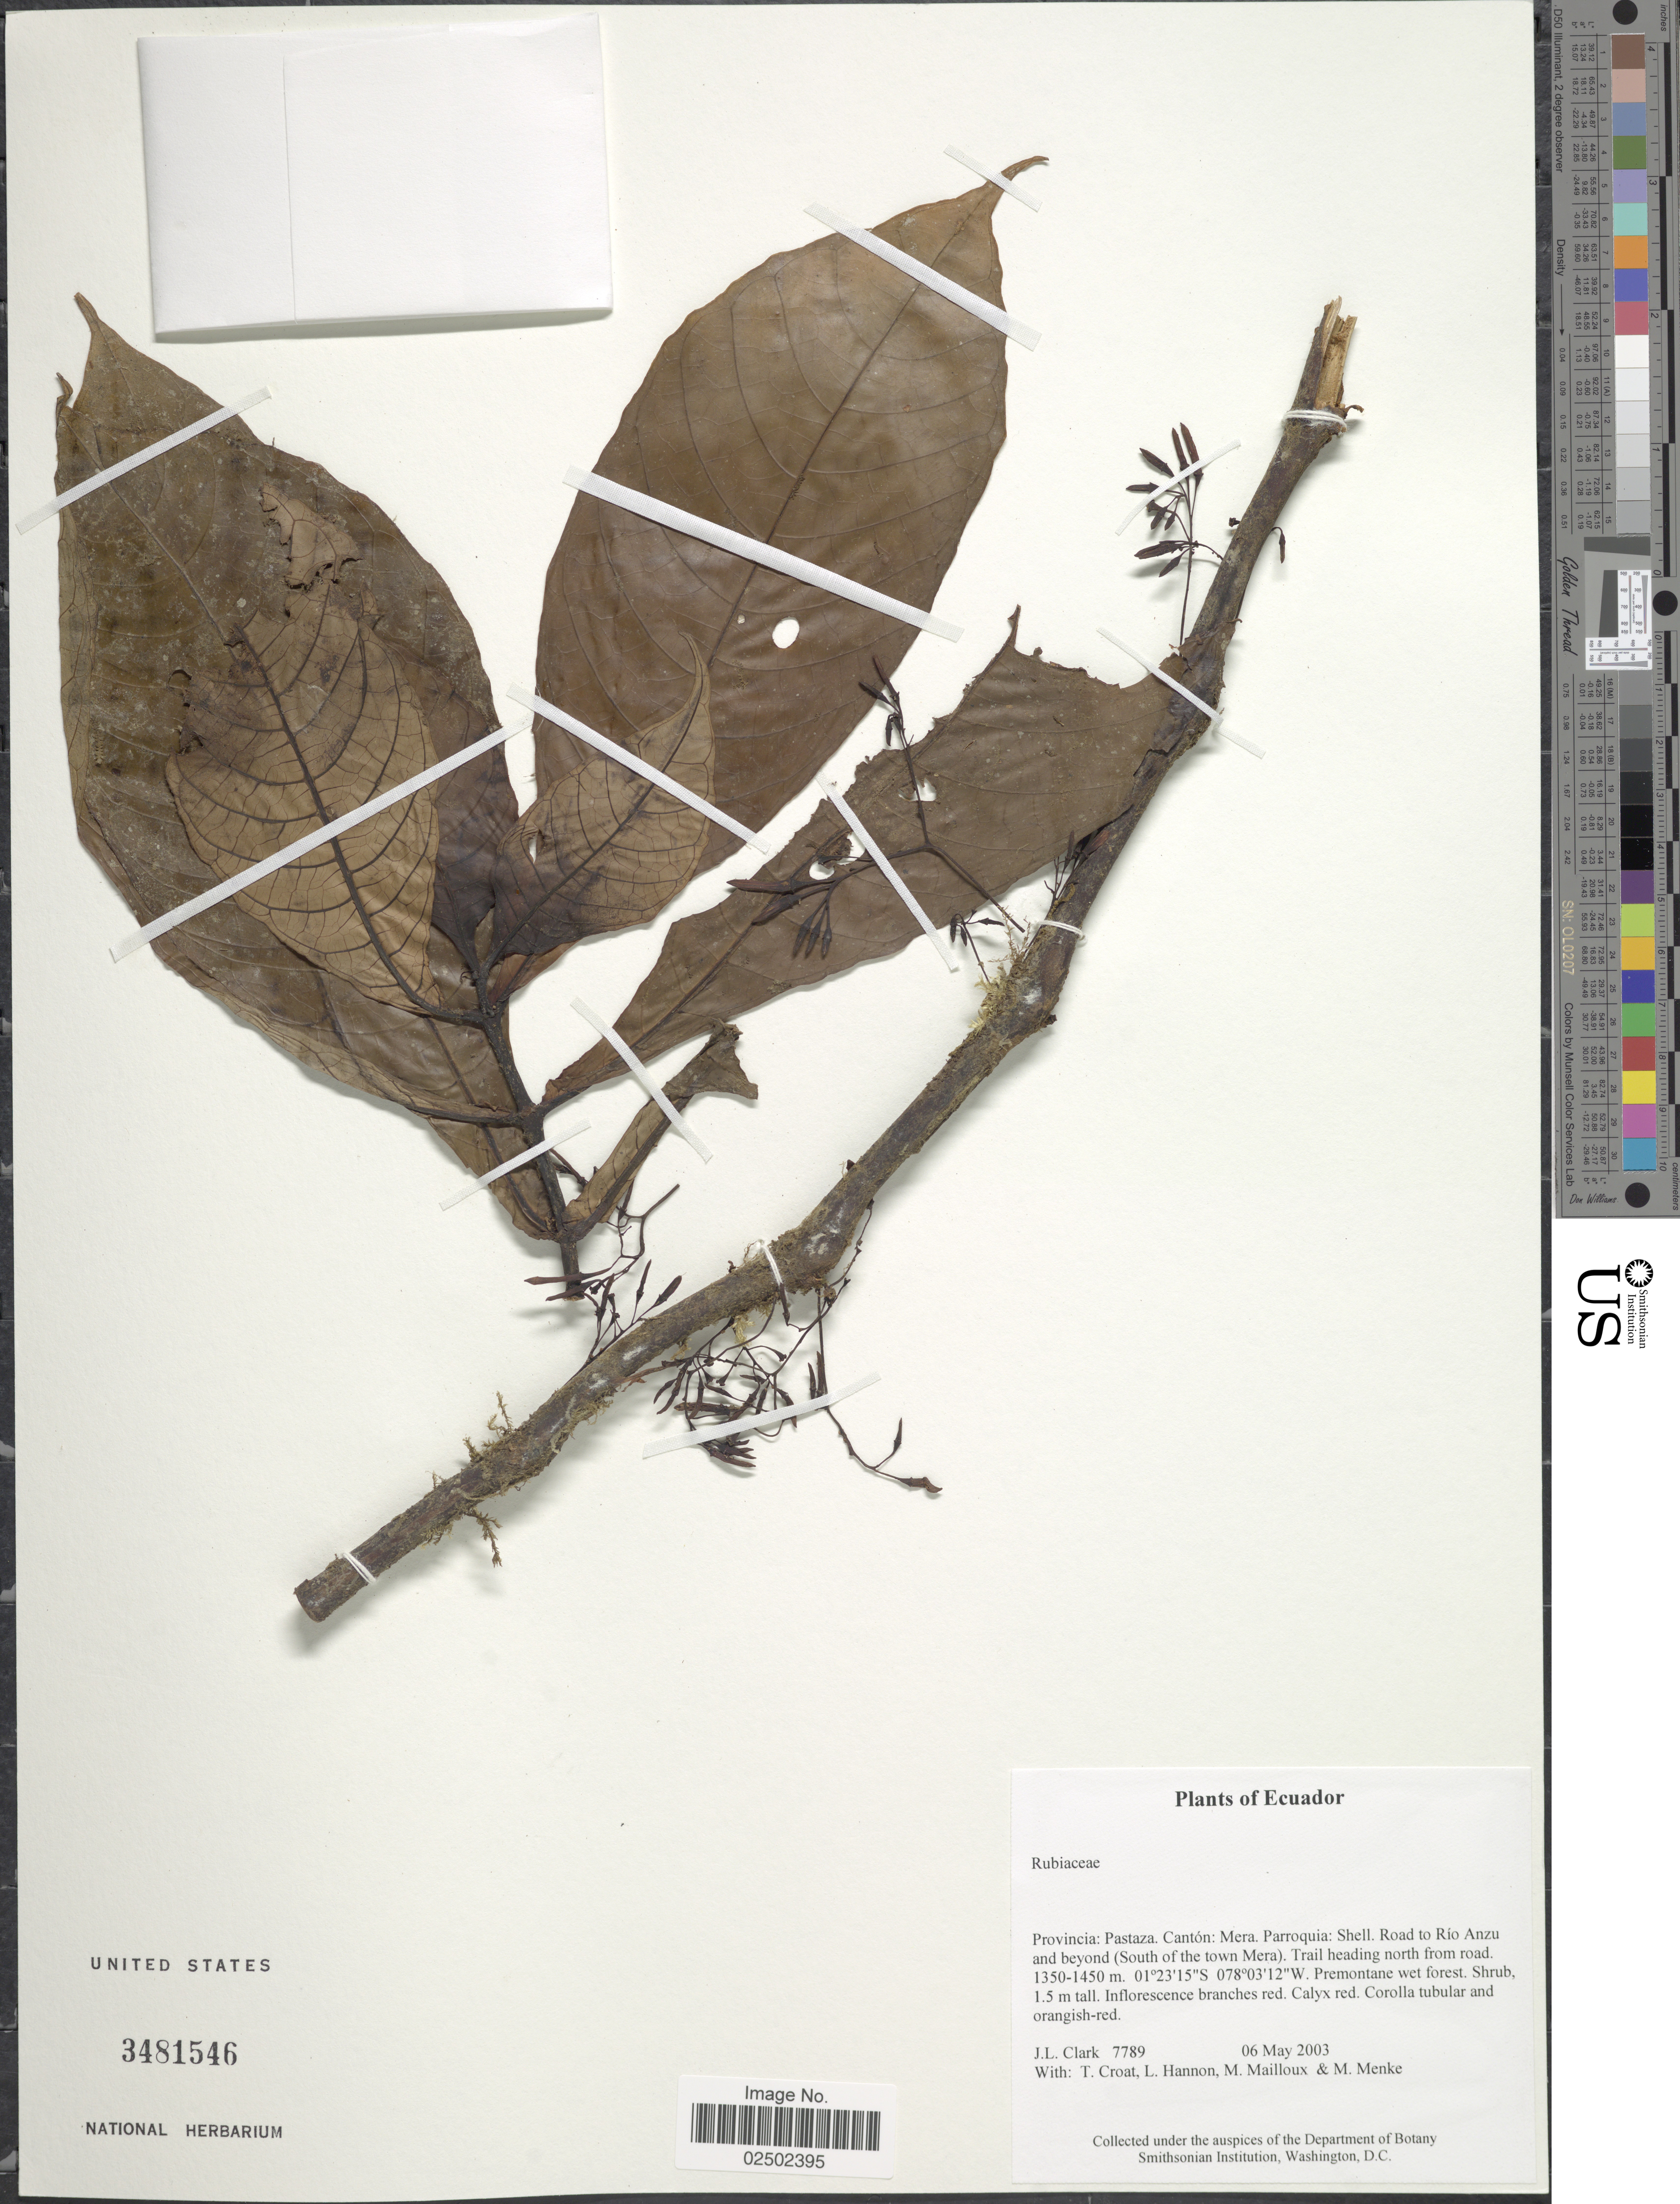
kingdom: Plantae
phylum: Tracheophyta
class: Magnoliopsida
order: Gentianales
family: Rubiaceae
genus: Hoffmannia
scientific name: Hoffmannia sp.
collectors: J. L. Clark, T. B. Croat, L. Hannon, M. Mailloux & M. Menke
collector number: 7789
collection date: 2003-05-06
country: Ecuador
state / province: Pastaza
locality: Canton: Merra. Parroquia: Shell. Road to Rio Anzu and beyond (South of the town Mera). Trail heading north from road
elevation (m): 1350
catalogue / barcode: US 3484546